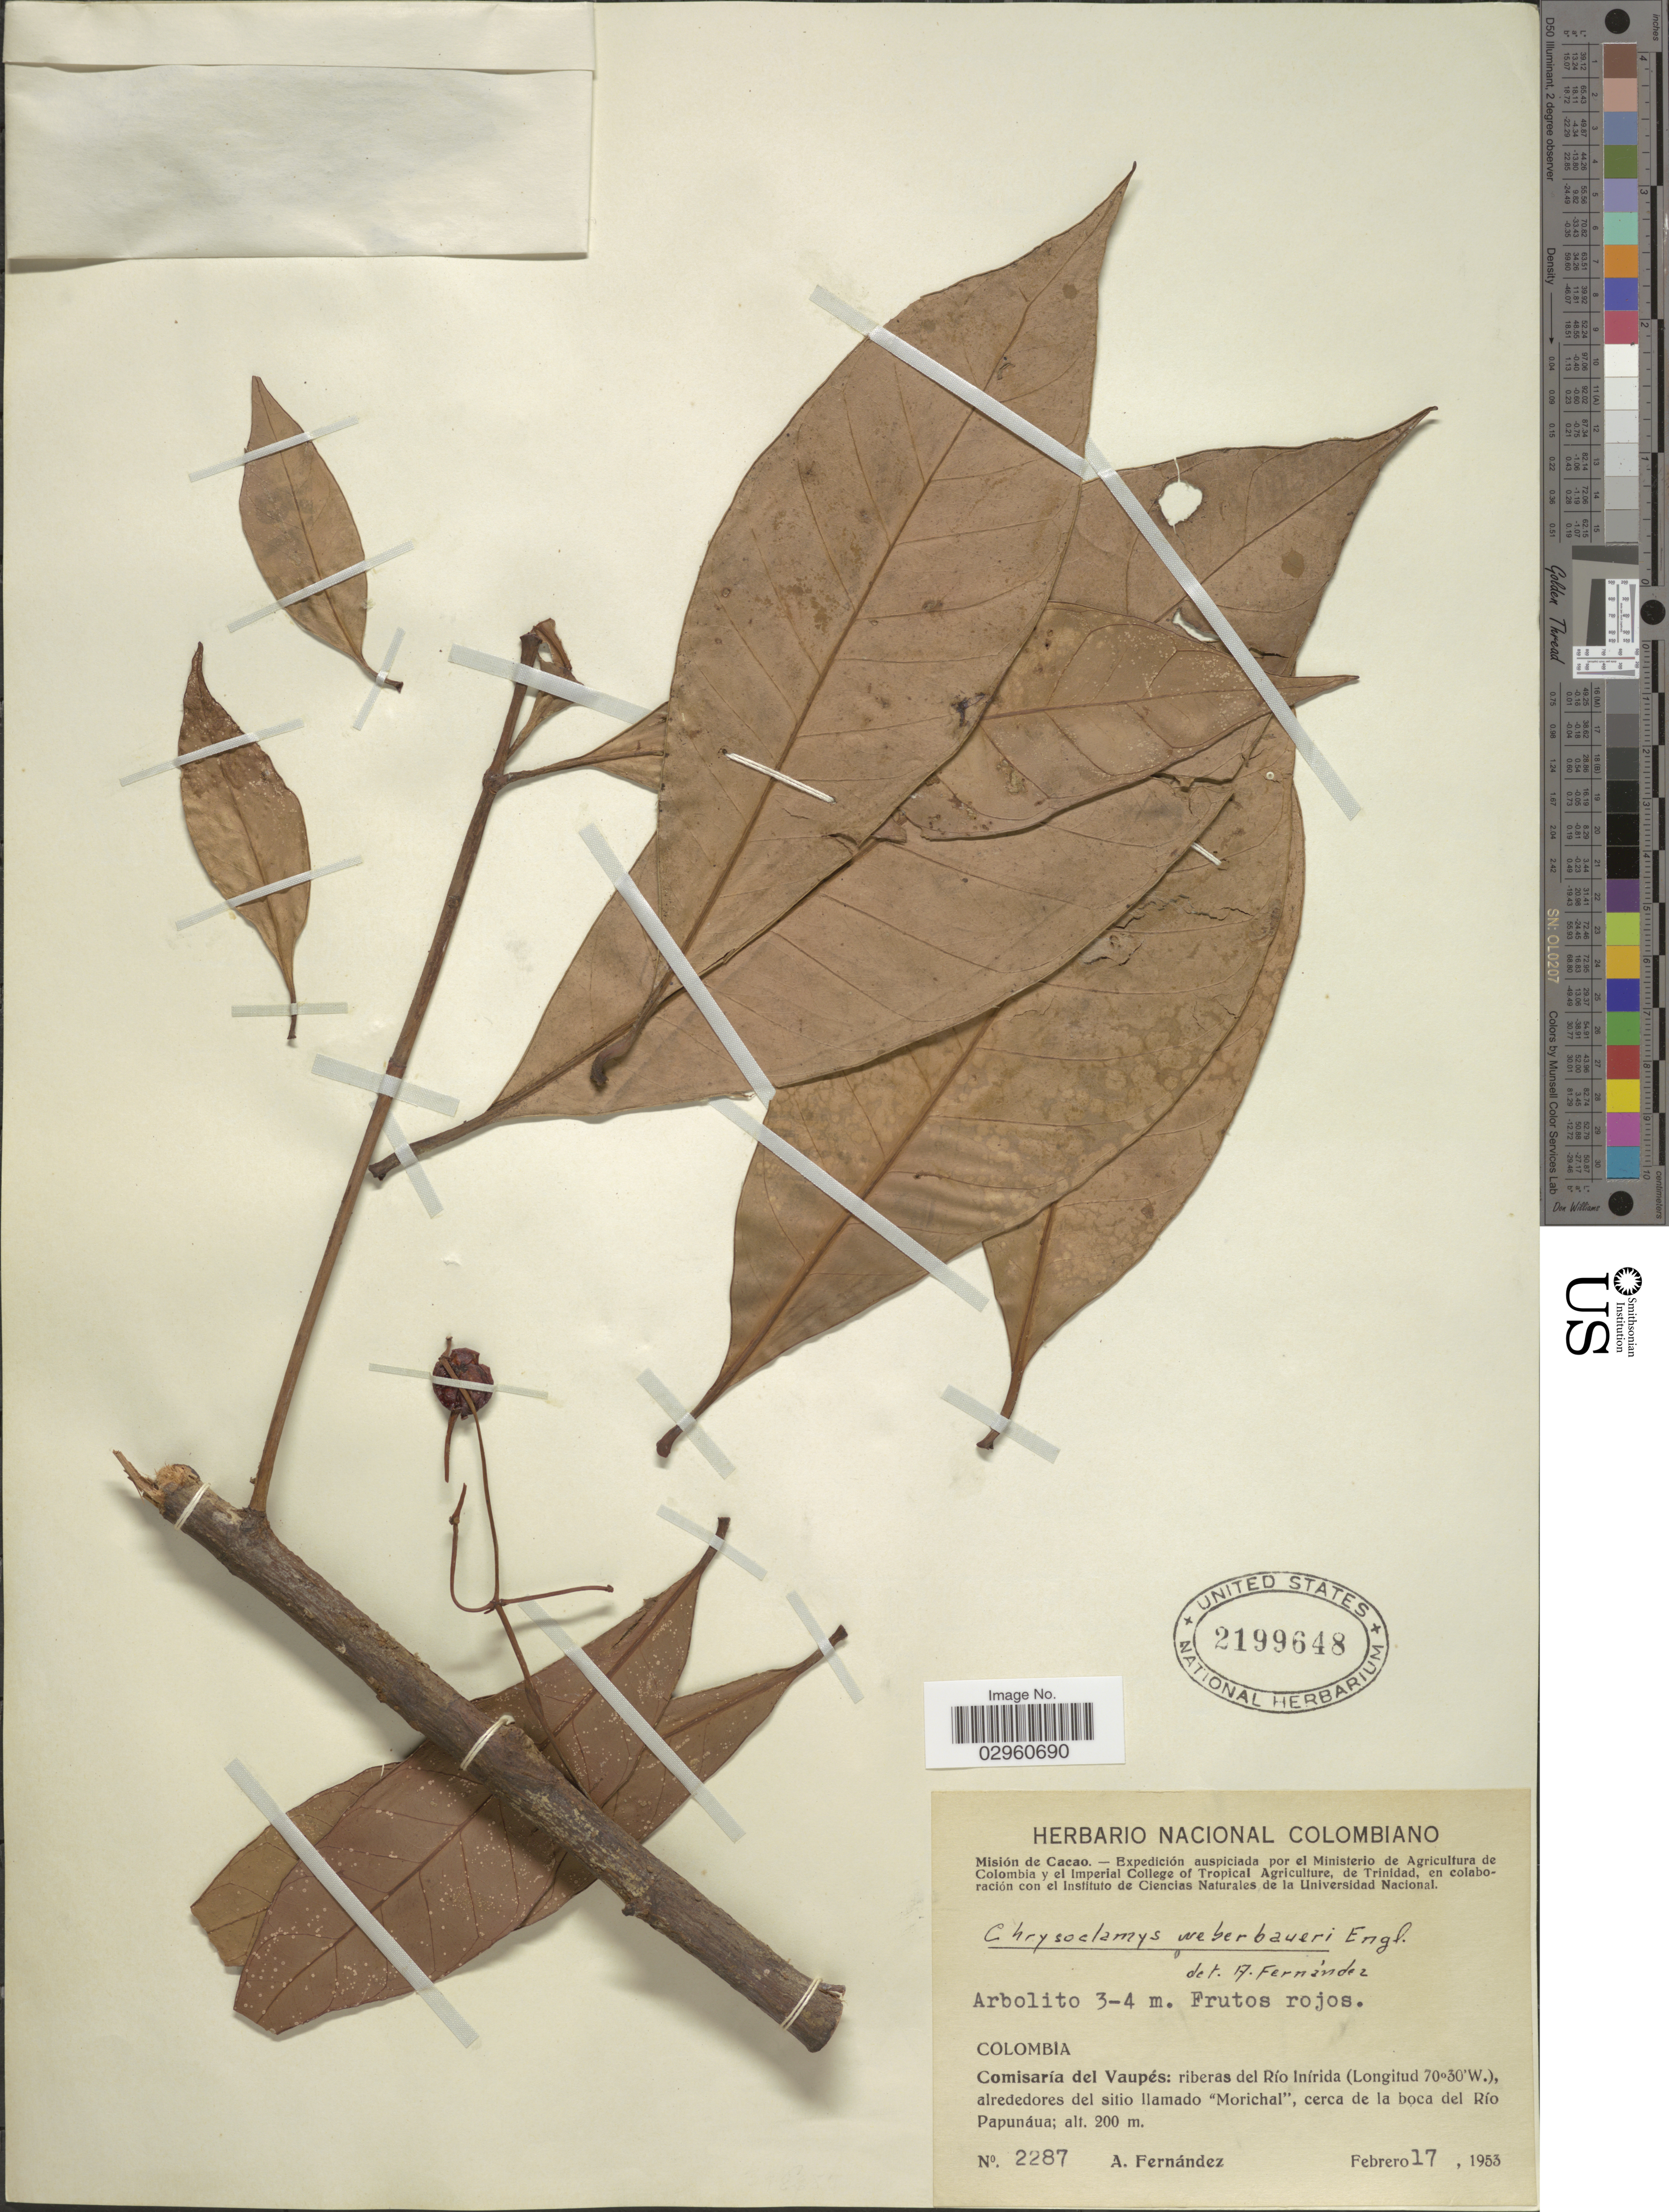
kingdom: Plantae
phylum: Tracheophyta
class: Magnoliopsida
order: Malpighiales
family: Clusiaceae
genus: Chrysochlamys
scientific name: Chrysochlamys weberbaueri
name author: Engl.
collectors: A. Fernández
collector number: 2287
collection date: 1953-02-17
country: Colombia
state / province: Vaupés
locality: Comisaría del Vaupés: riberas del Río Inírida, alrededores del sitio llamado "Morichal", cerca de la boca del Río Papunáua.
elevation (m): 200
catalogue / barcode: US 2199648